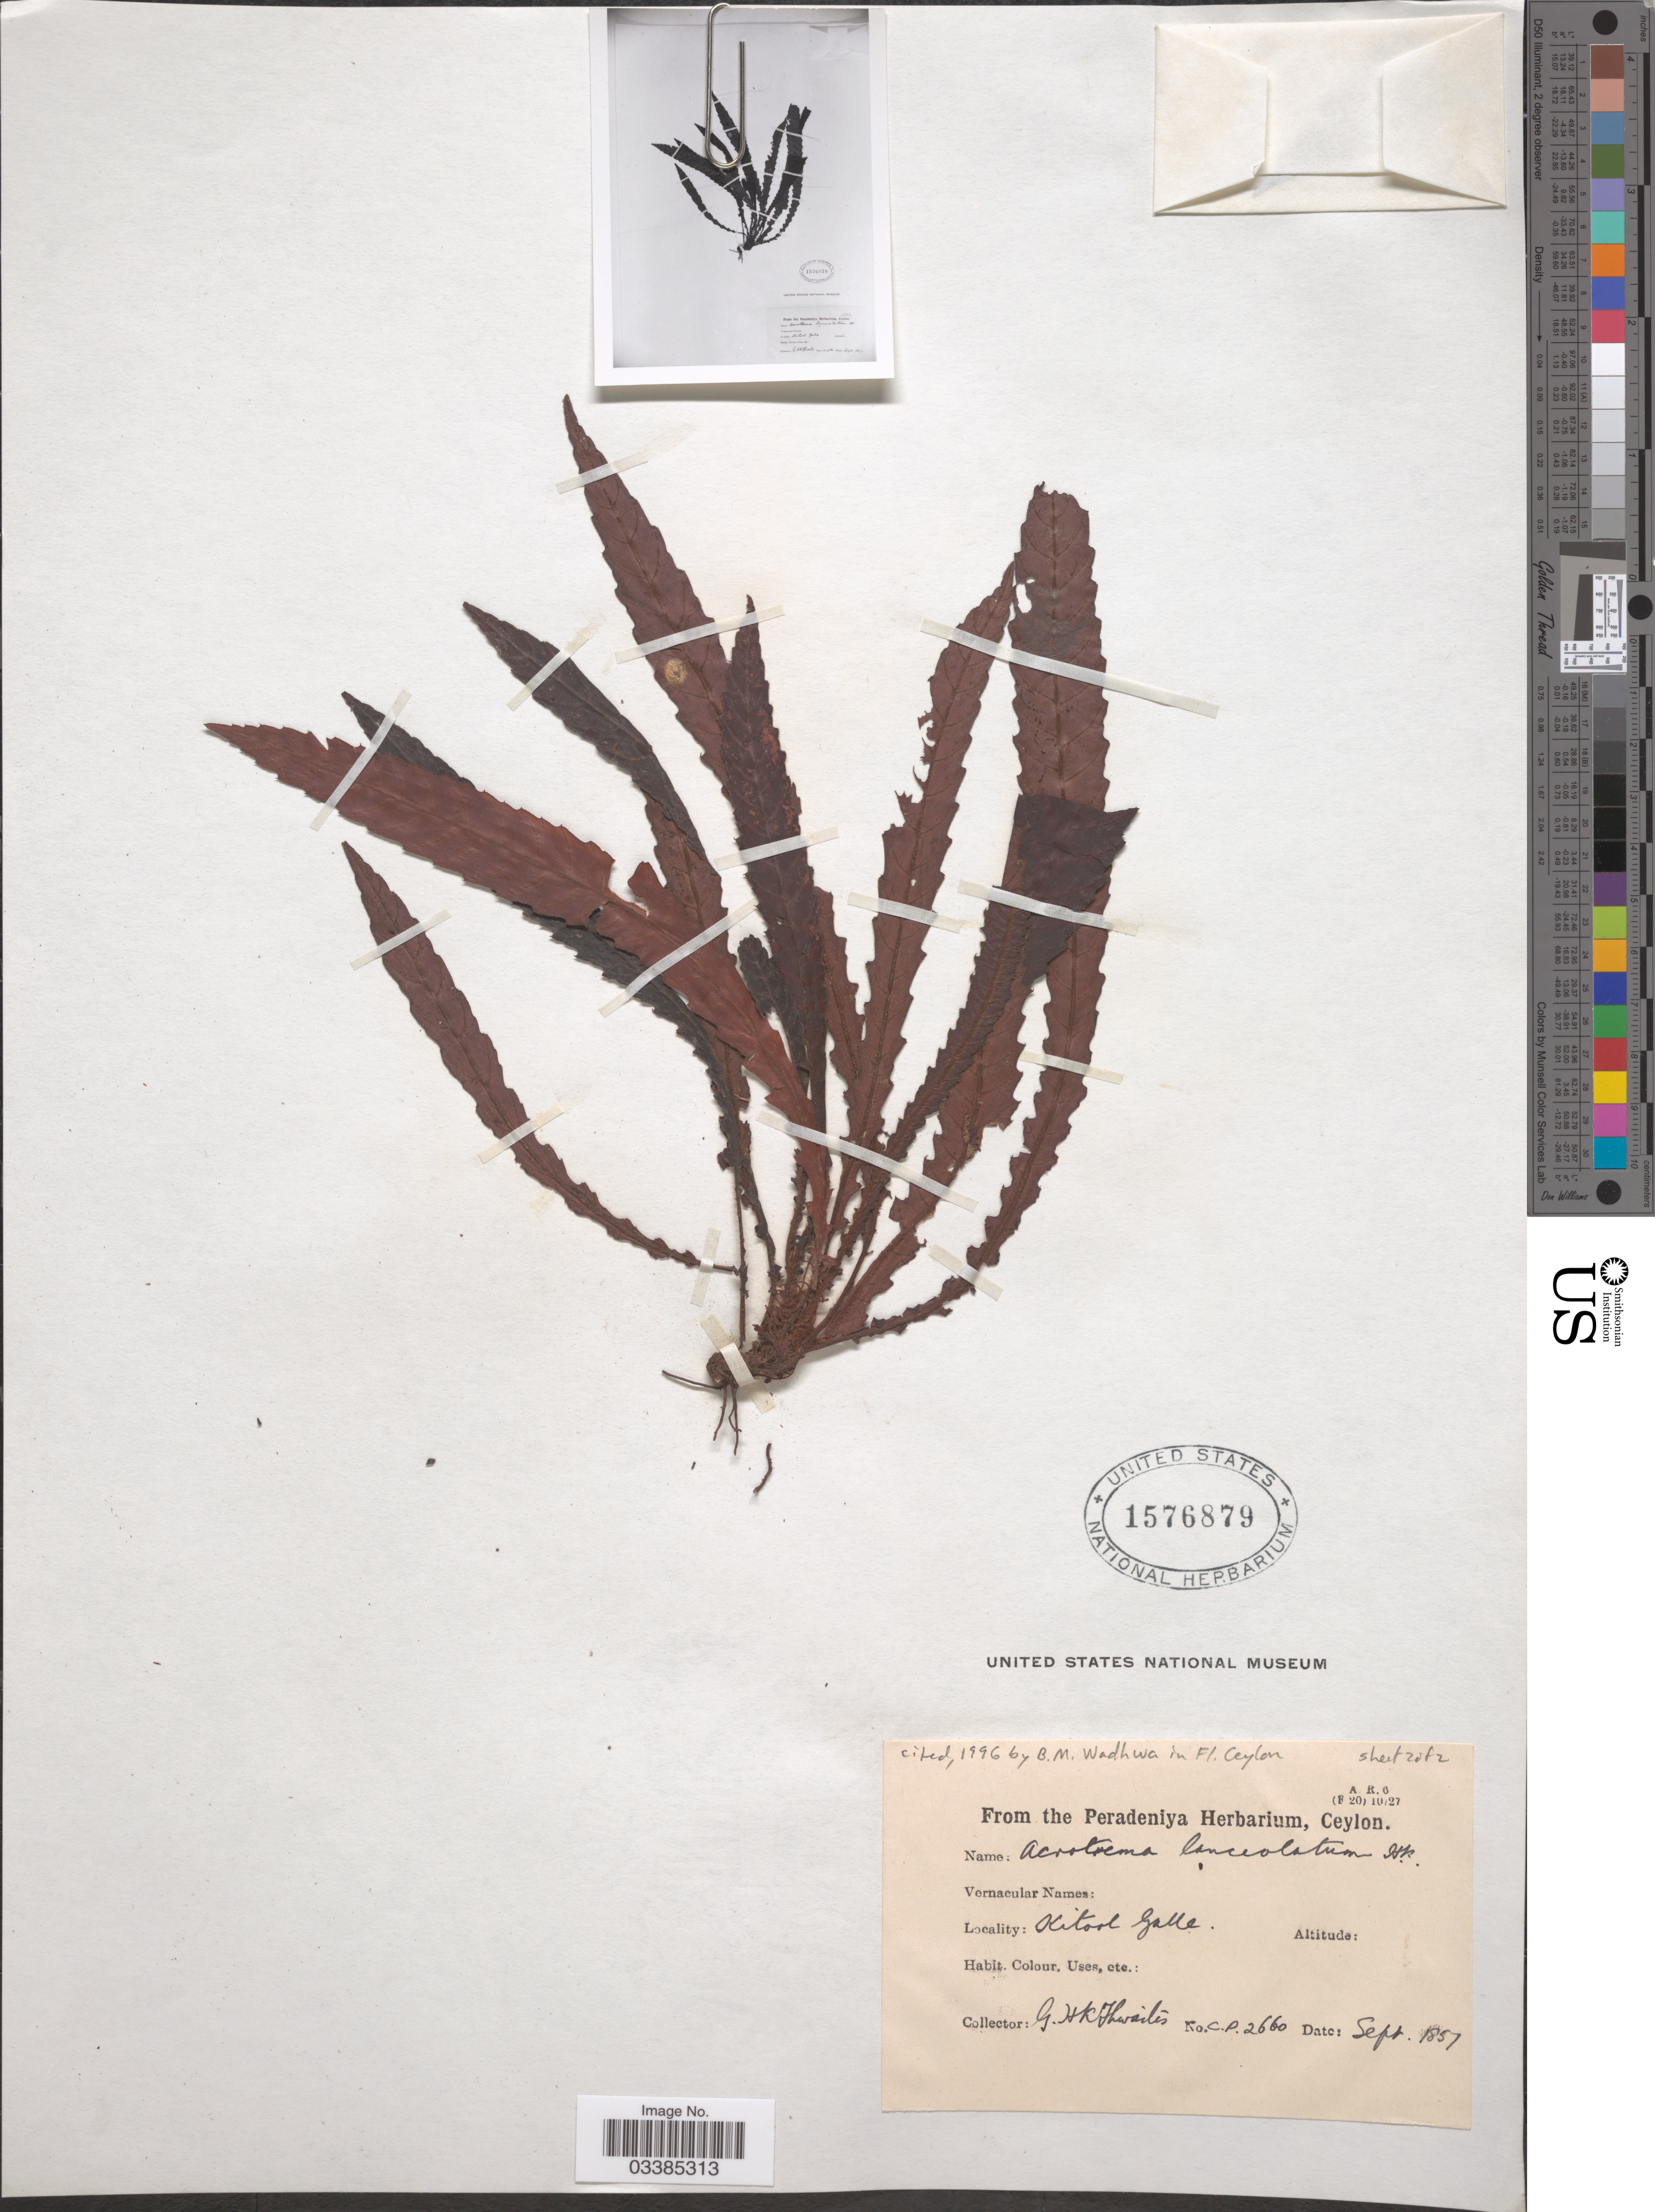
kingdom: Plantae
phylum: Tracheophyta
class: Magnoliopsida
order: Dilleniales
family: Dilleniaceae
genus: Acrotrema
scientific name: Acrotrema lanceolatum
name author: Hook.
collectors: G. H. K. Thwaites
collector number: CP2660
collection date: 1857-09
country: Sri Lanka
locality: Kitool Galle.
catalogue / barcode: US 1576879